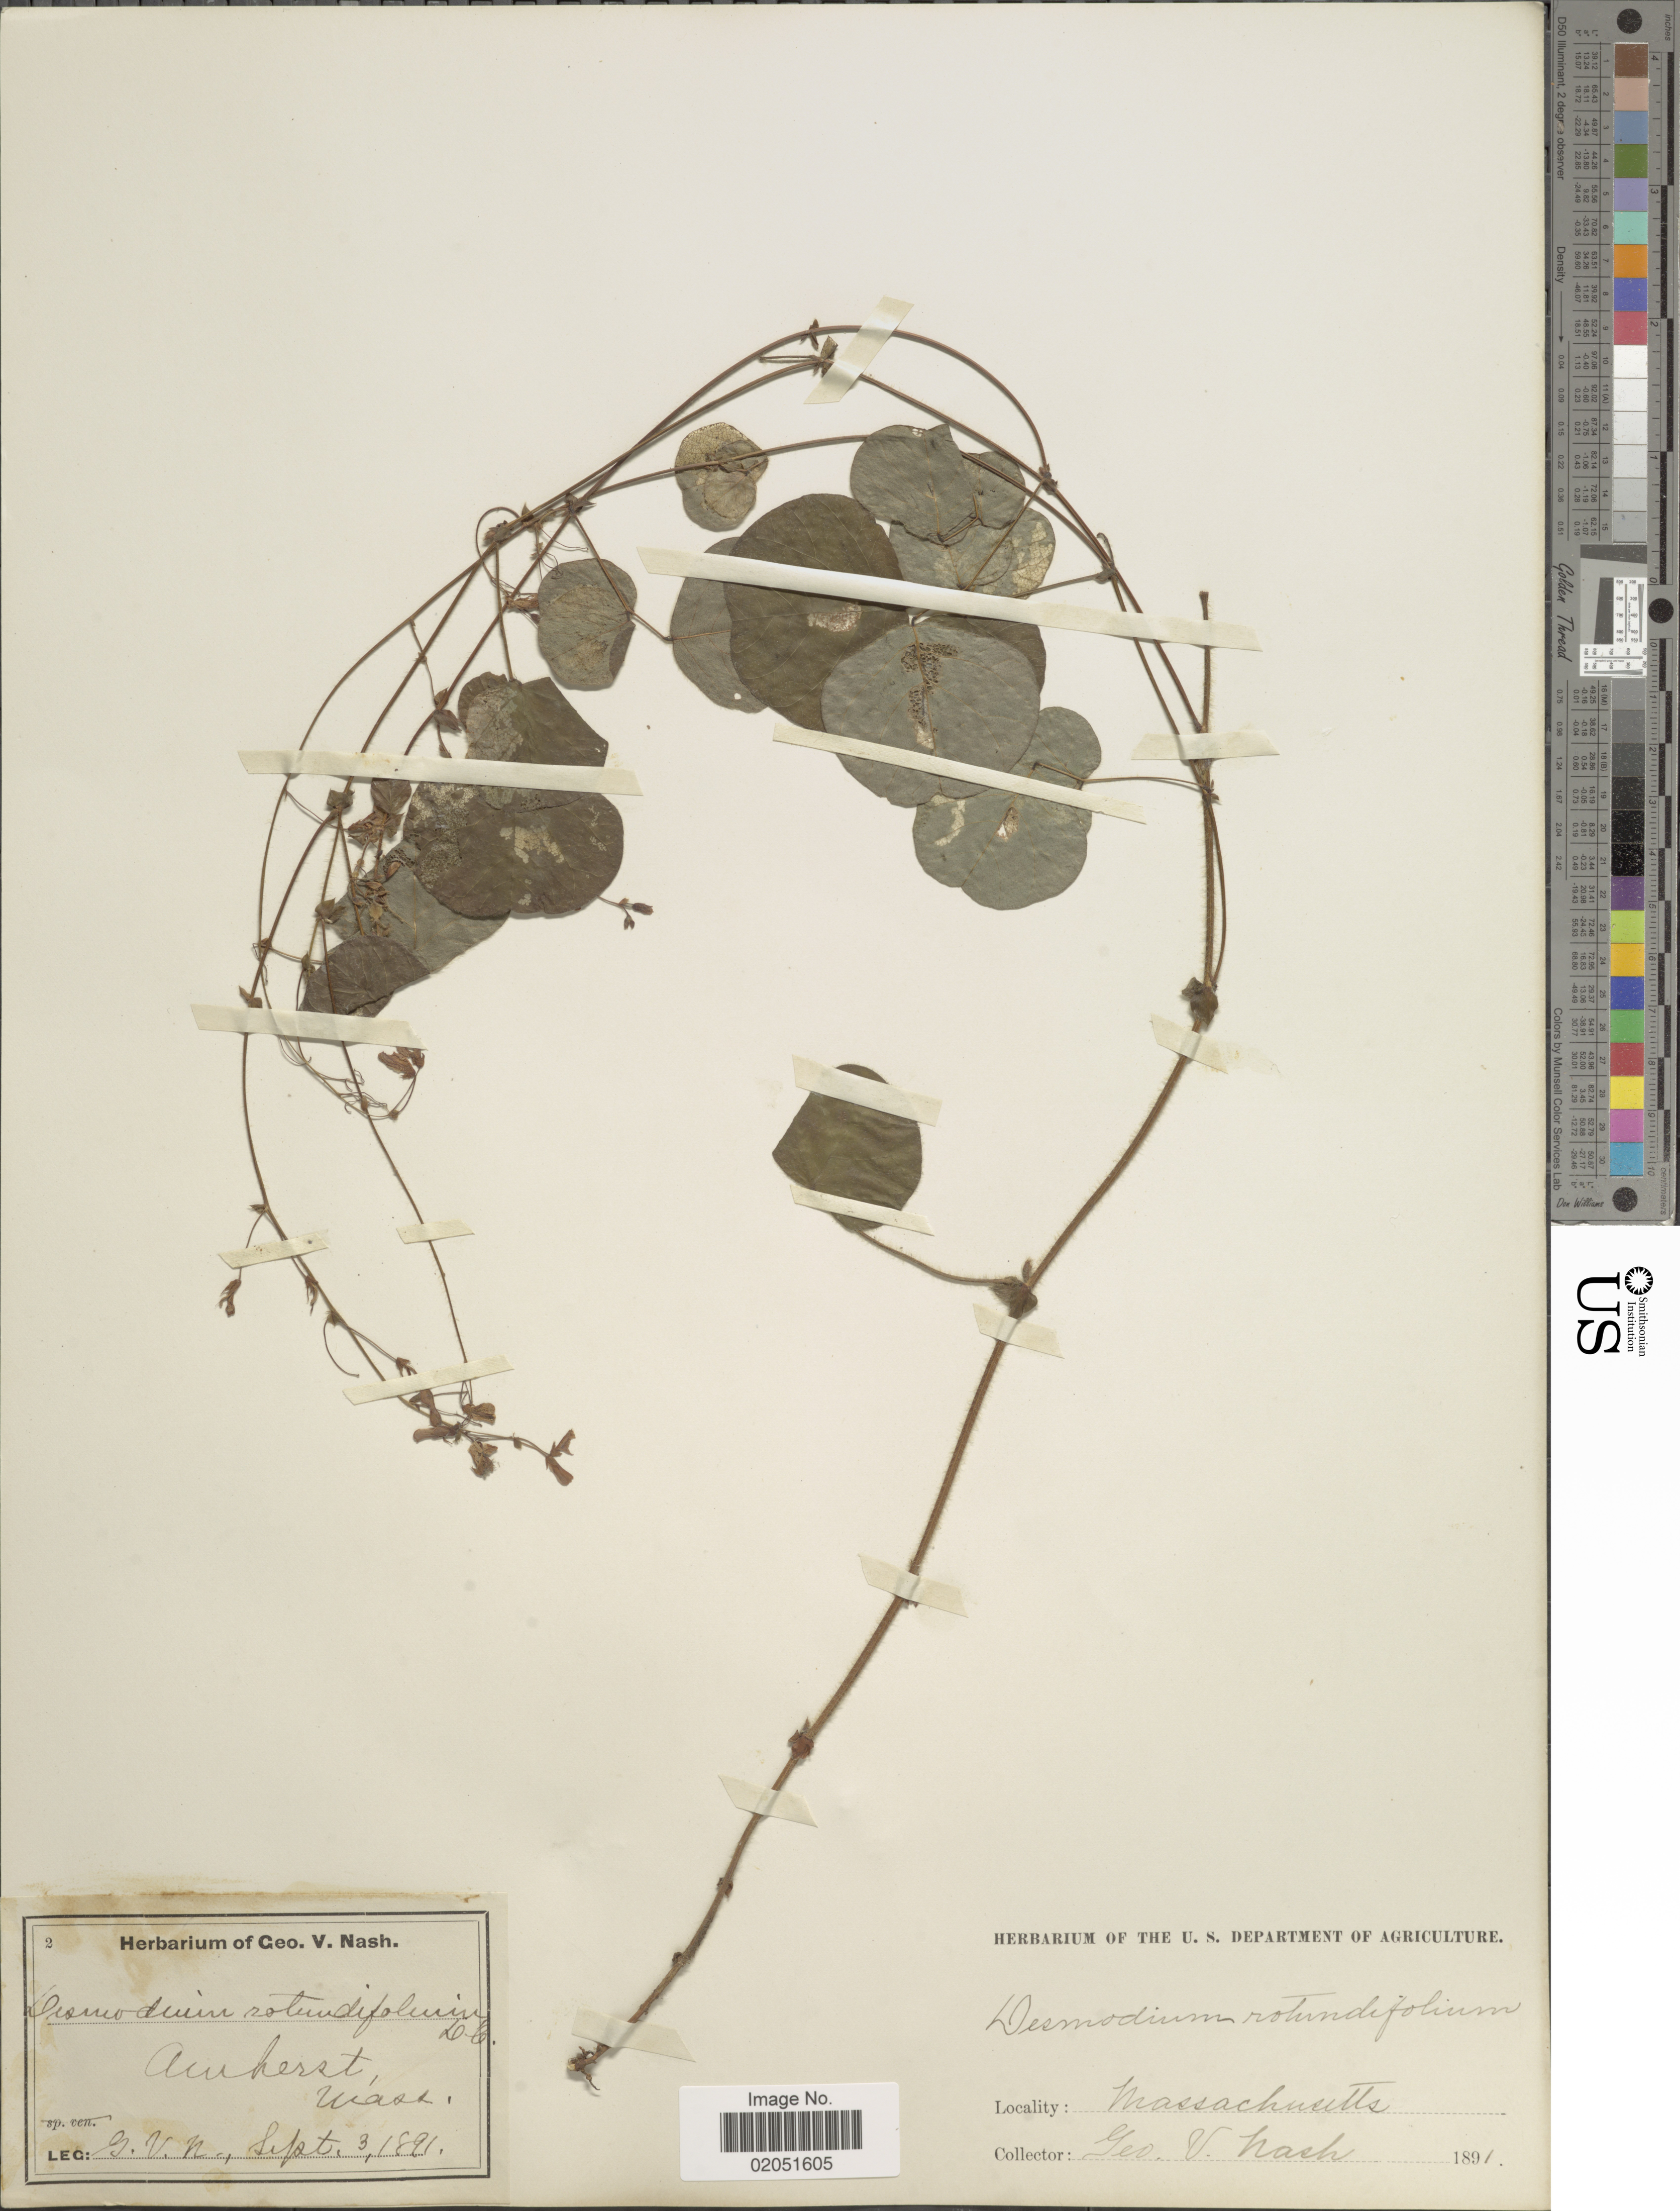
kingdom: Plantae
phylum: Tracheophyta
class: Magnoliopsida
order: Fabales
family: Fabaceae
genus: Desmodium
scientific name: Desmodium rotundifolium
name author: DC.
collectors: G. V. Nash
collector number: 2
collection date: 1891-09-03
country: United States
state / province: Massachusetts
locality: Arnherst, Mass.